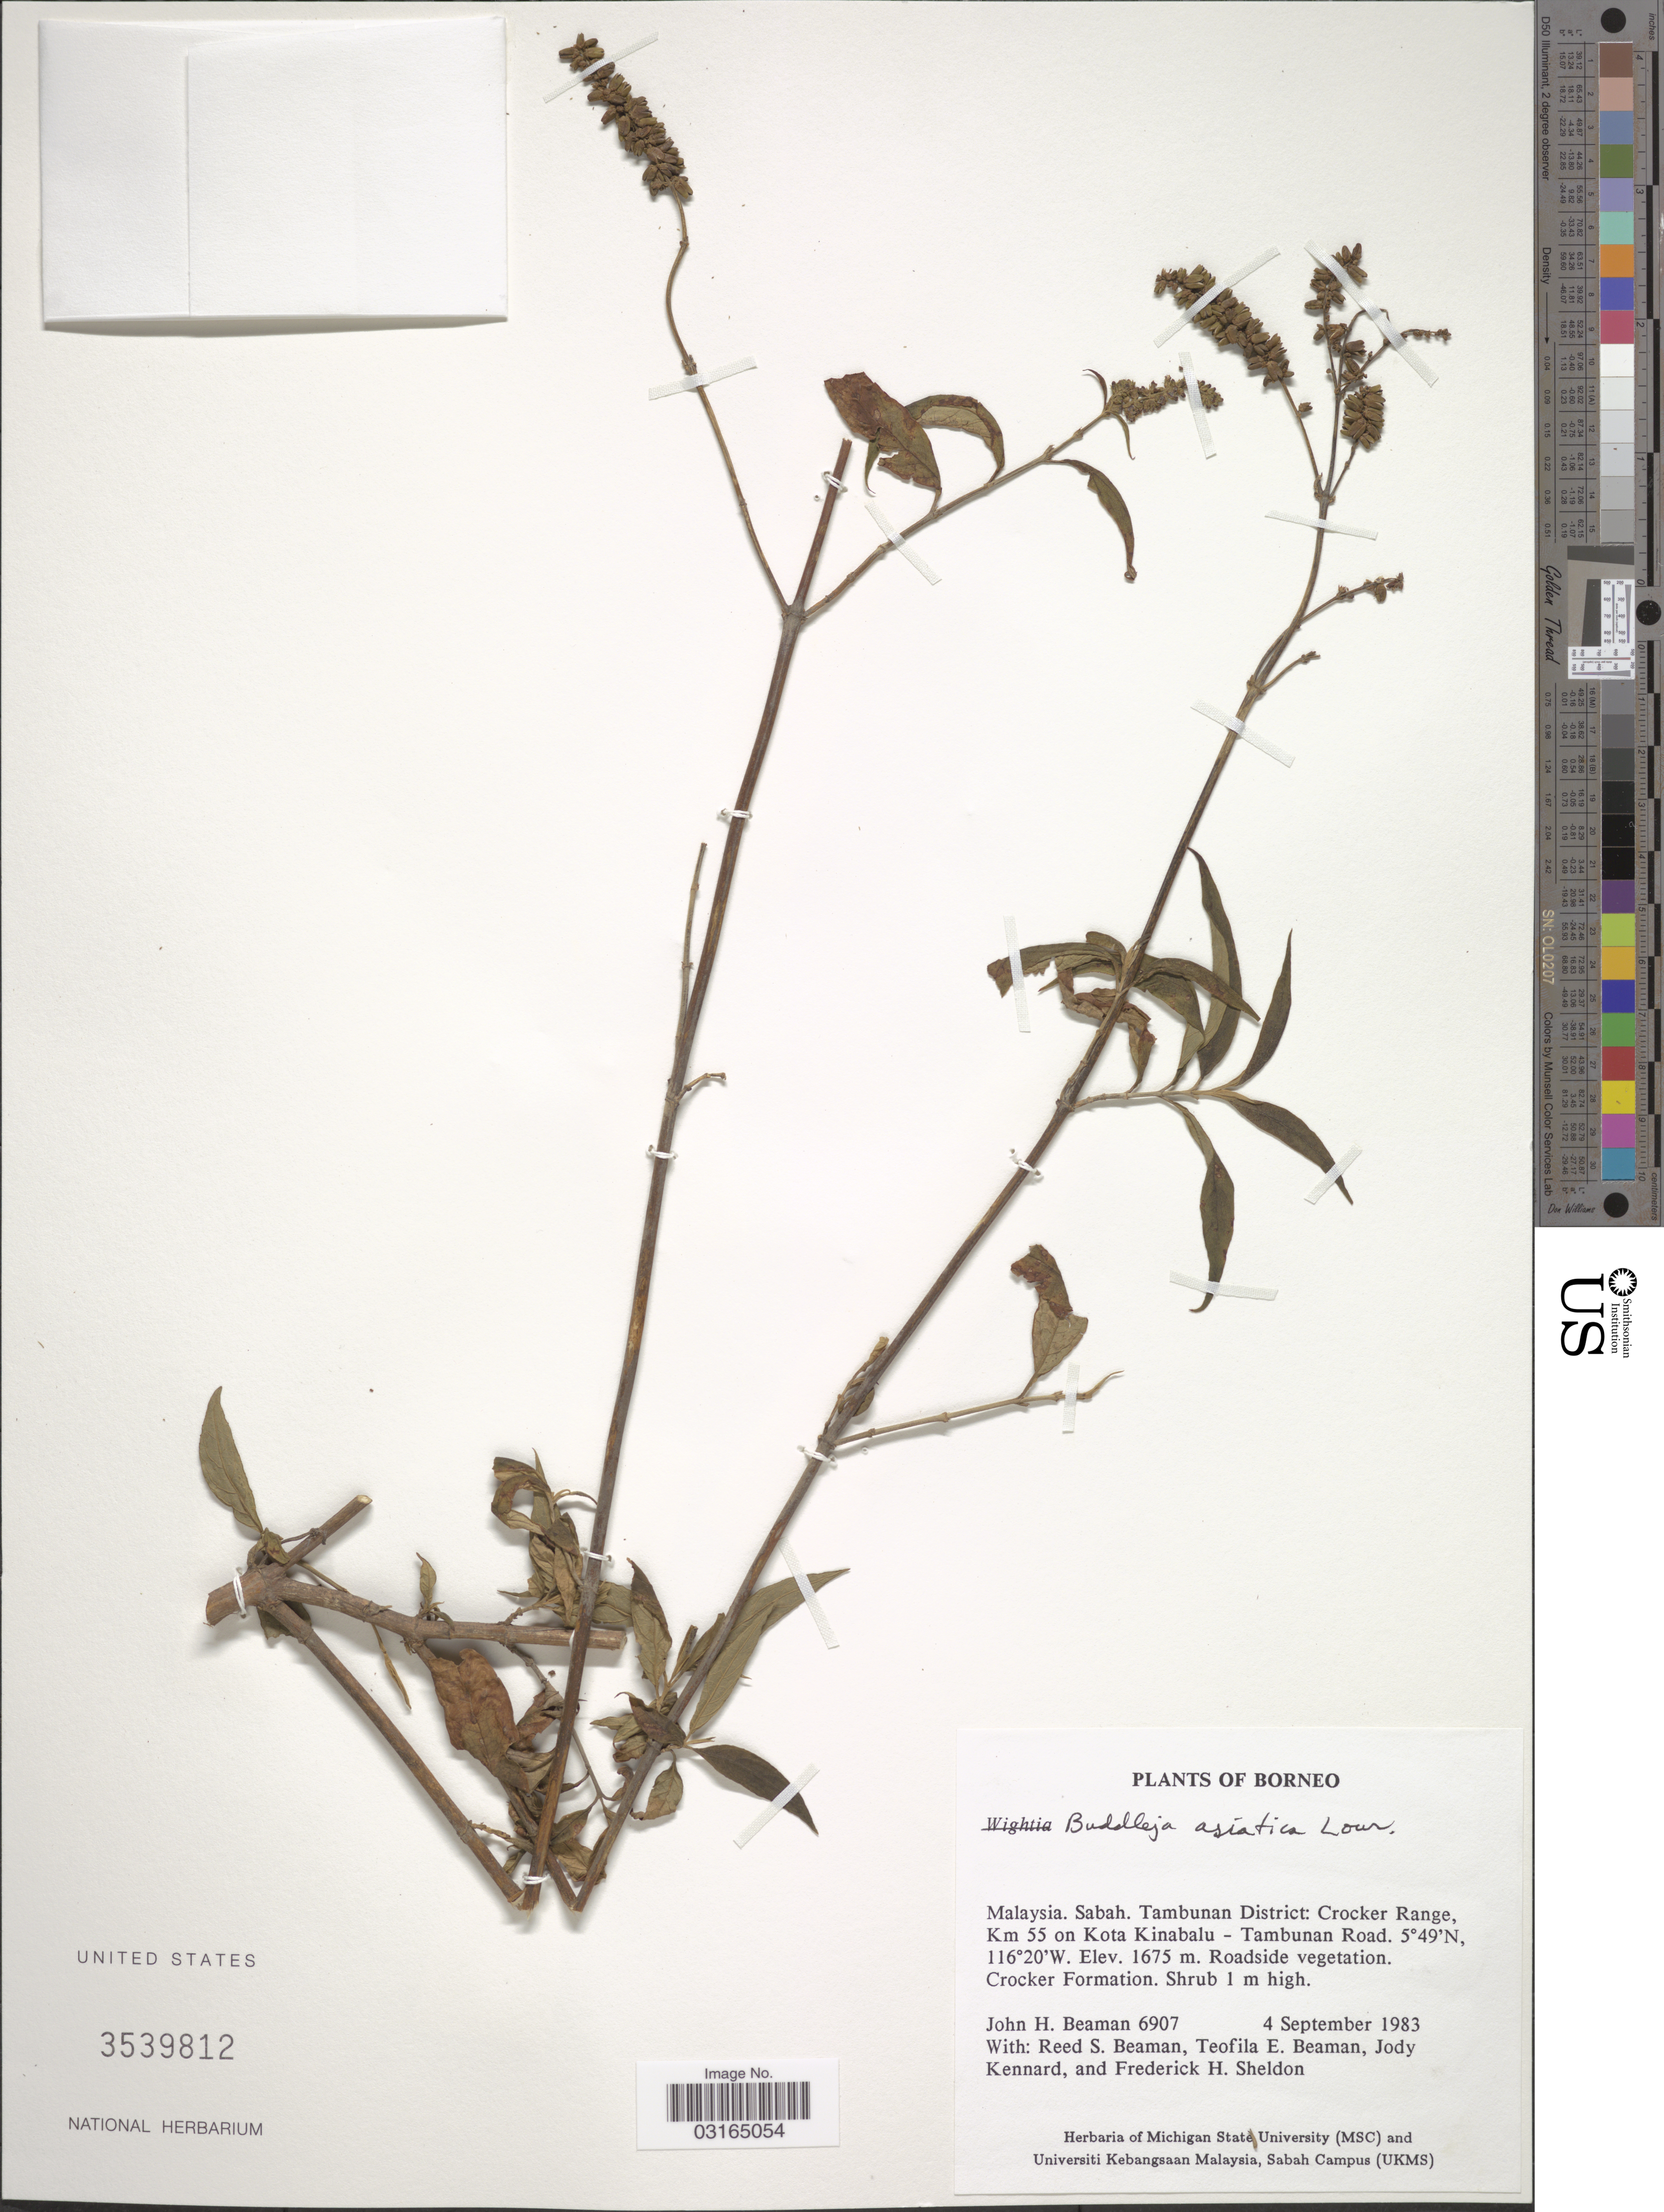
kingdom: Plantae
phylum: Tracheophyta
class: Magnoliopsida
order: Lamiales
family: Scrophulariaceae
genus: Buddleja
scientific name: Buddleja asiatica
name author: Lour.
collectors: J. H. Beaman, R. S. Beaman, T. E. Beaman, J. Kennard & F. Sheldon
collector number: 6907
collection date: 1983-09-04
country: Malaysia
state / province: Sabah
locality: Borneo. Tambunan District: Crocker Range, Km 55 on Kota Kinabalu - Tambunan Road.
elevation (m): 1675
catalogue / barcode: US 3539812